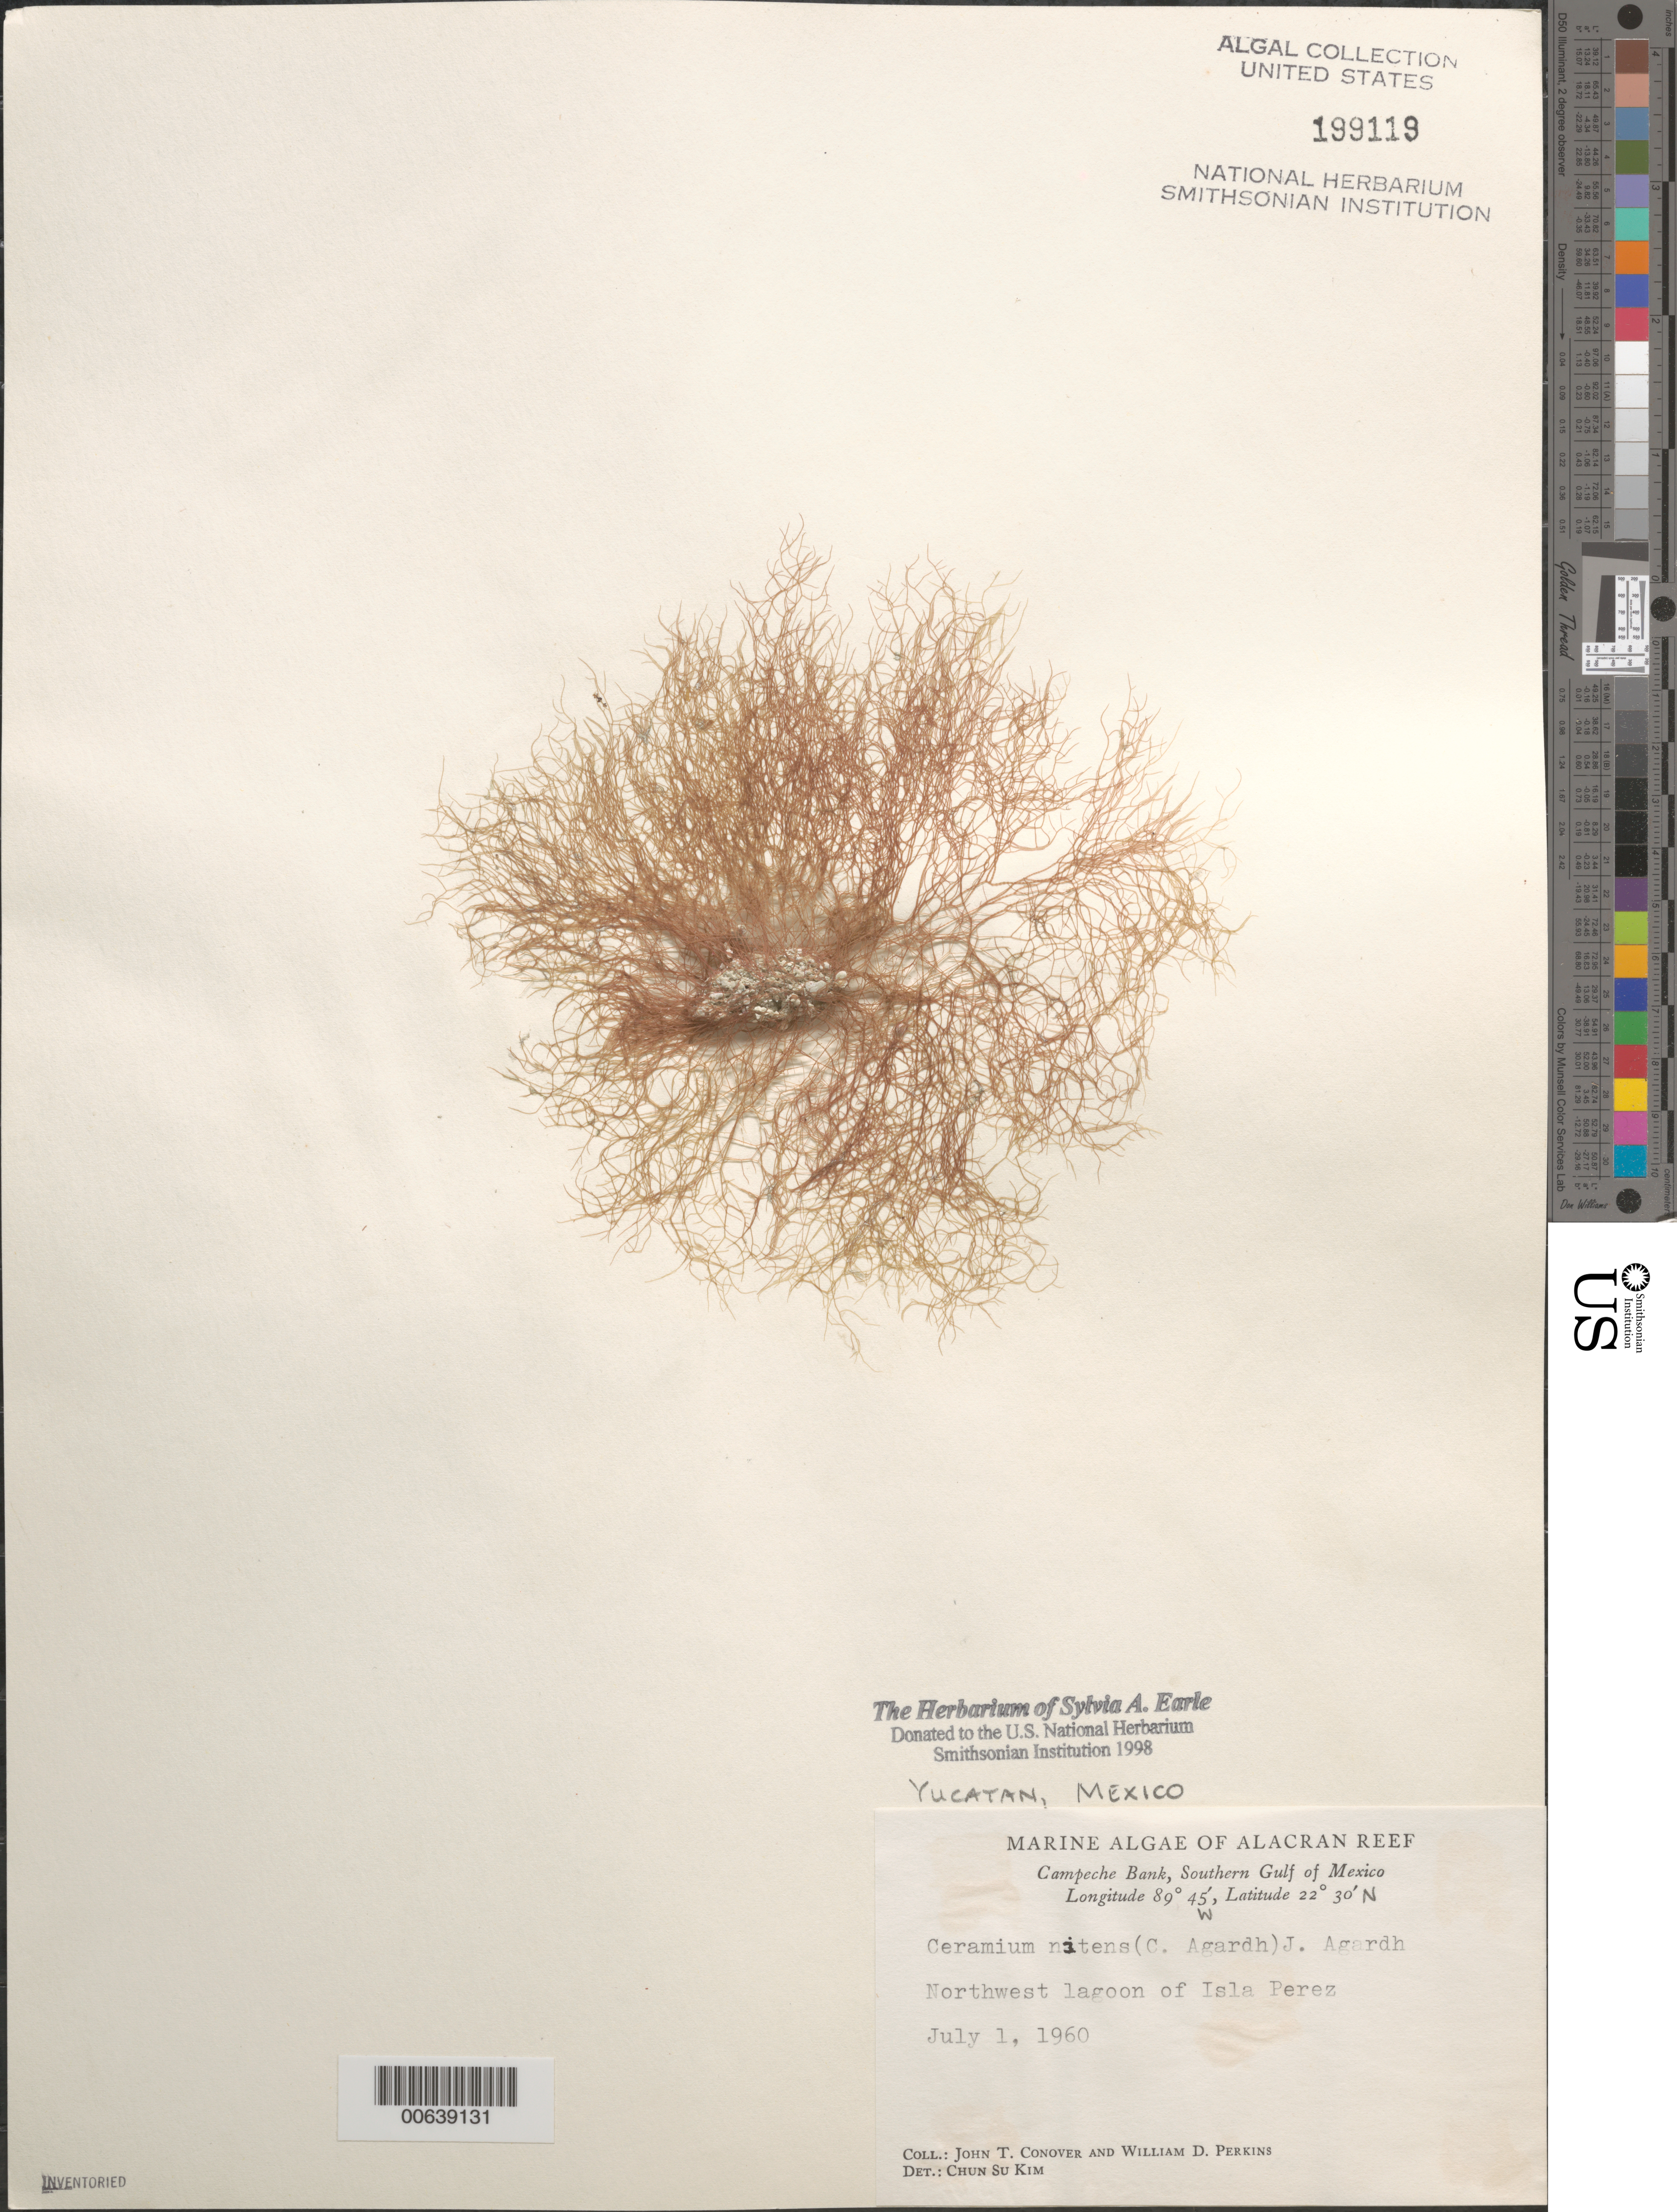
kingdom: Plantae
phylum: Rhodophyta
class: Florideophyceae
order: Ceramiales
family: Ceramiaceae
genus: Ceramium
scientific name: Ceramium nitens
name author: (C. Agardh) J. Agardh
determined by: Kim, Chun Su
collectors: J. T. Conover & W. D. Perkins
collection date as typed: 01 Jul 1960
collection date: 1960-07-01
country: Mexico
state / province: Yucatan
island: Isla Perez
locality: Campeche Bank, southern Gulf of Mexico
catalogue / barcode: US 199119